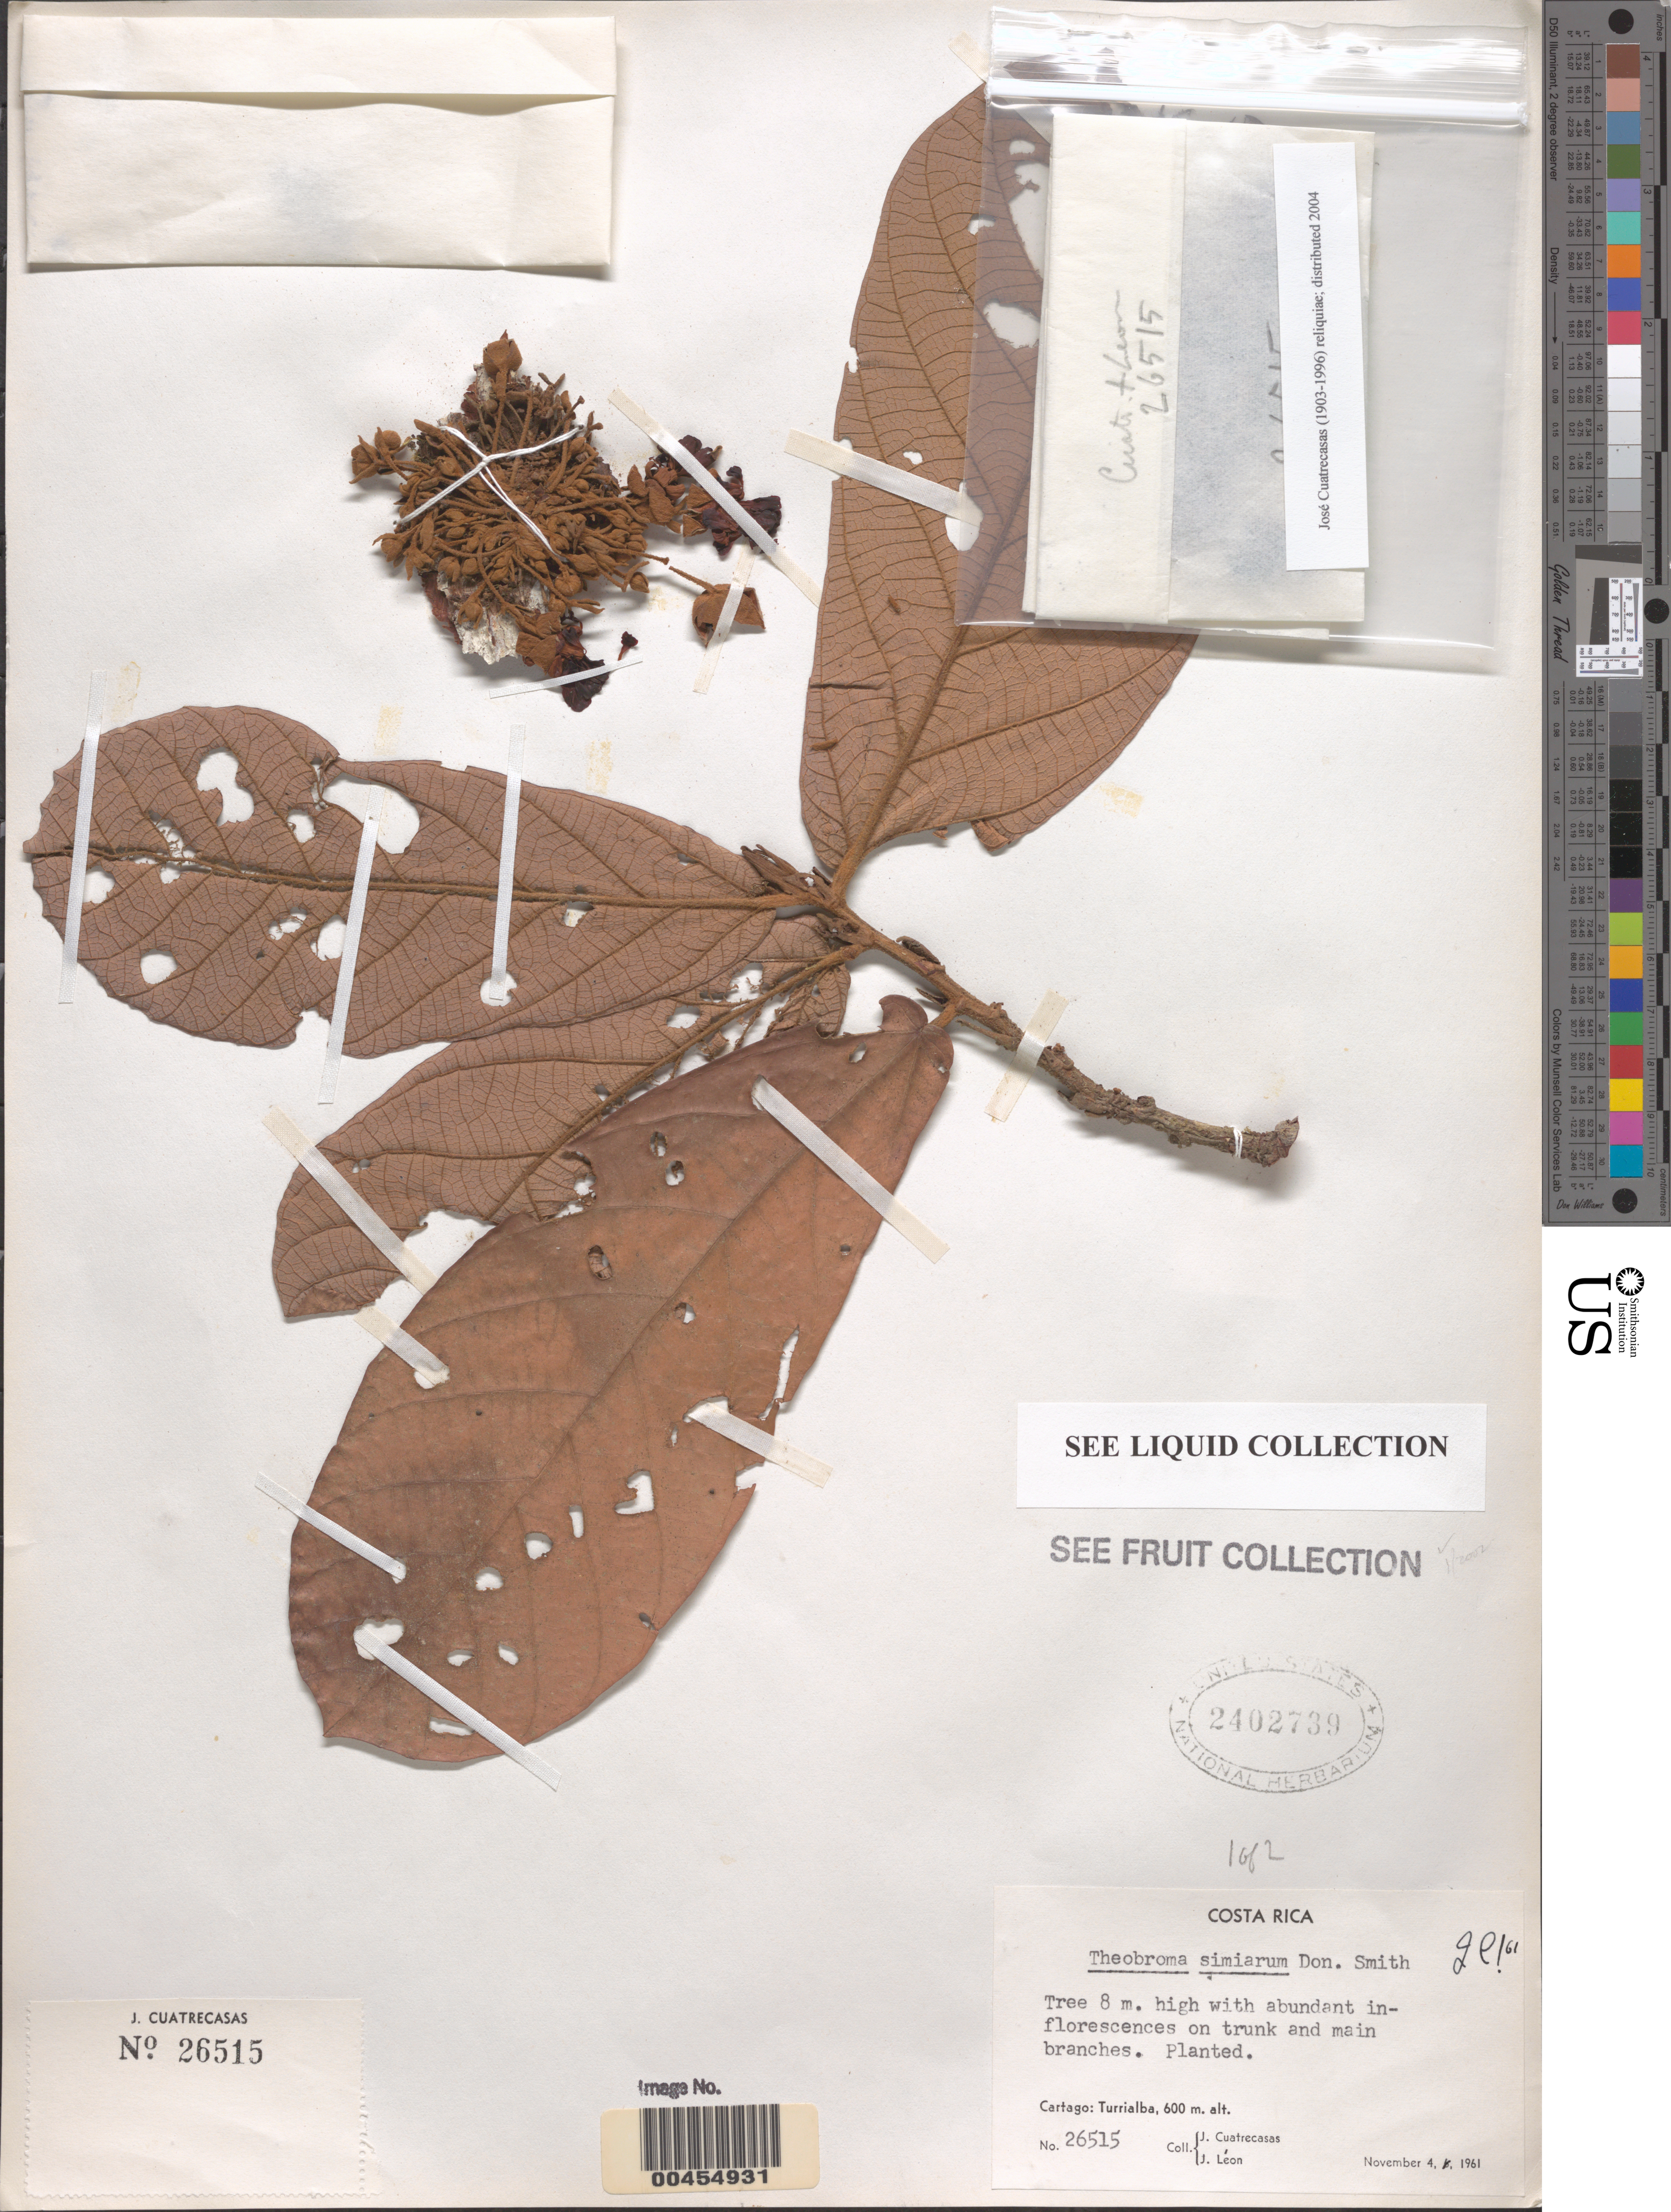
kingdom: Plantae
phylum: Tracheophyta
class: Magnoliopsida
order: Malvales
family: Malvaceae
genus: Theobroma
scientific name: Theobroma simiarum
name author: Donn. Sm.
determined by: Cuatrecasas, J.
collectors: J. Cuatrecasas & J. León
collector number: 26515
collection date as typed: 04 Nov 1961 to 06 Nov 1961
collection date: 1961-11-04/1961-11-06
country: Costa Rica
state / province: Cartago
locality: Turrialba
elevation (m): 600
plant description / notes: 1 of 2 2 of 2: USNH 2402740; BC 00454932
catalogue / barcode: US 2402739